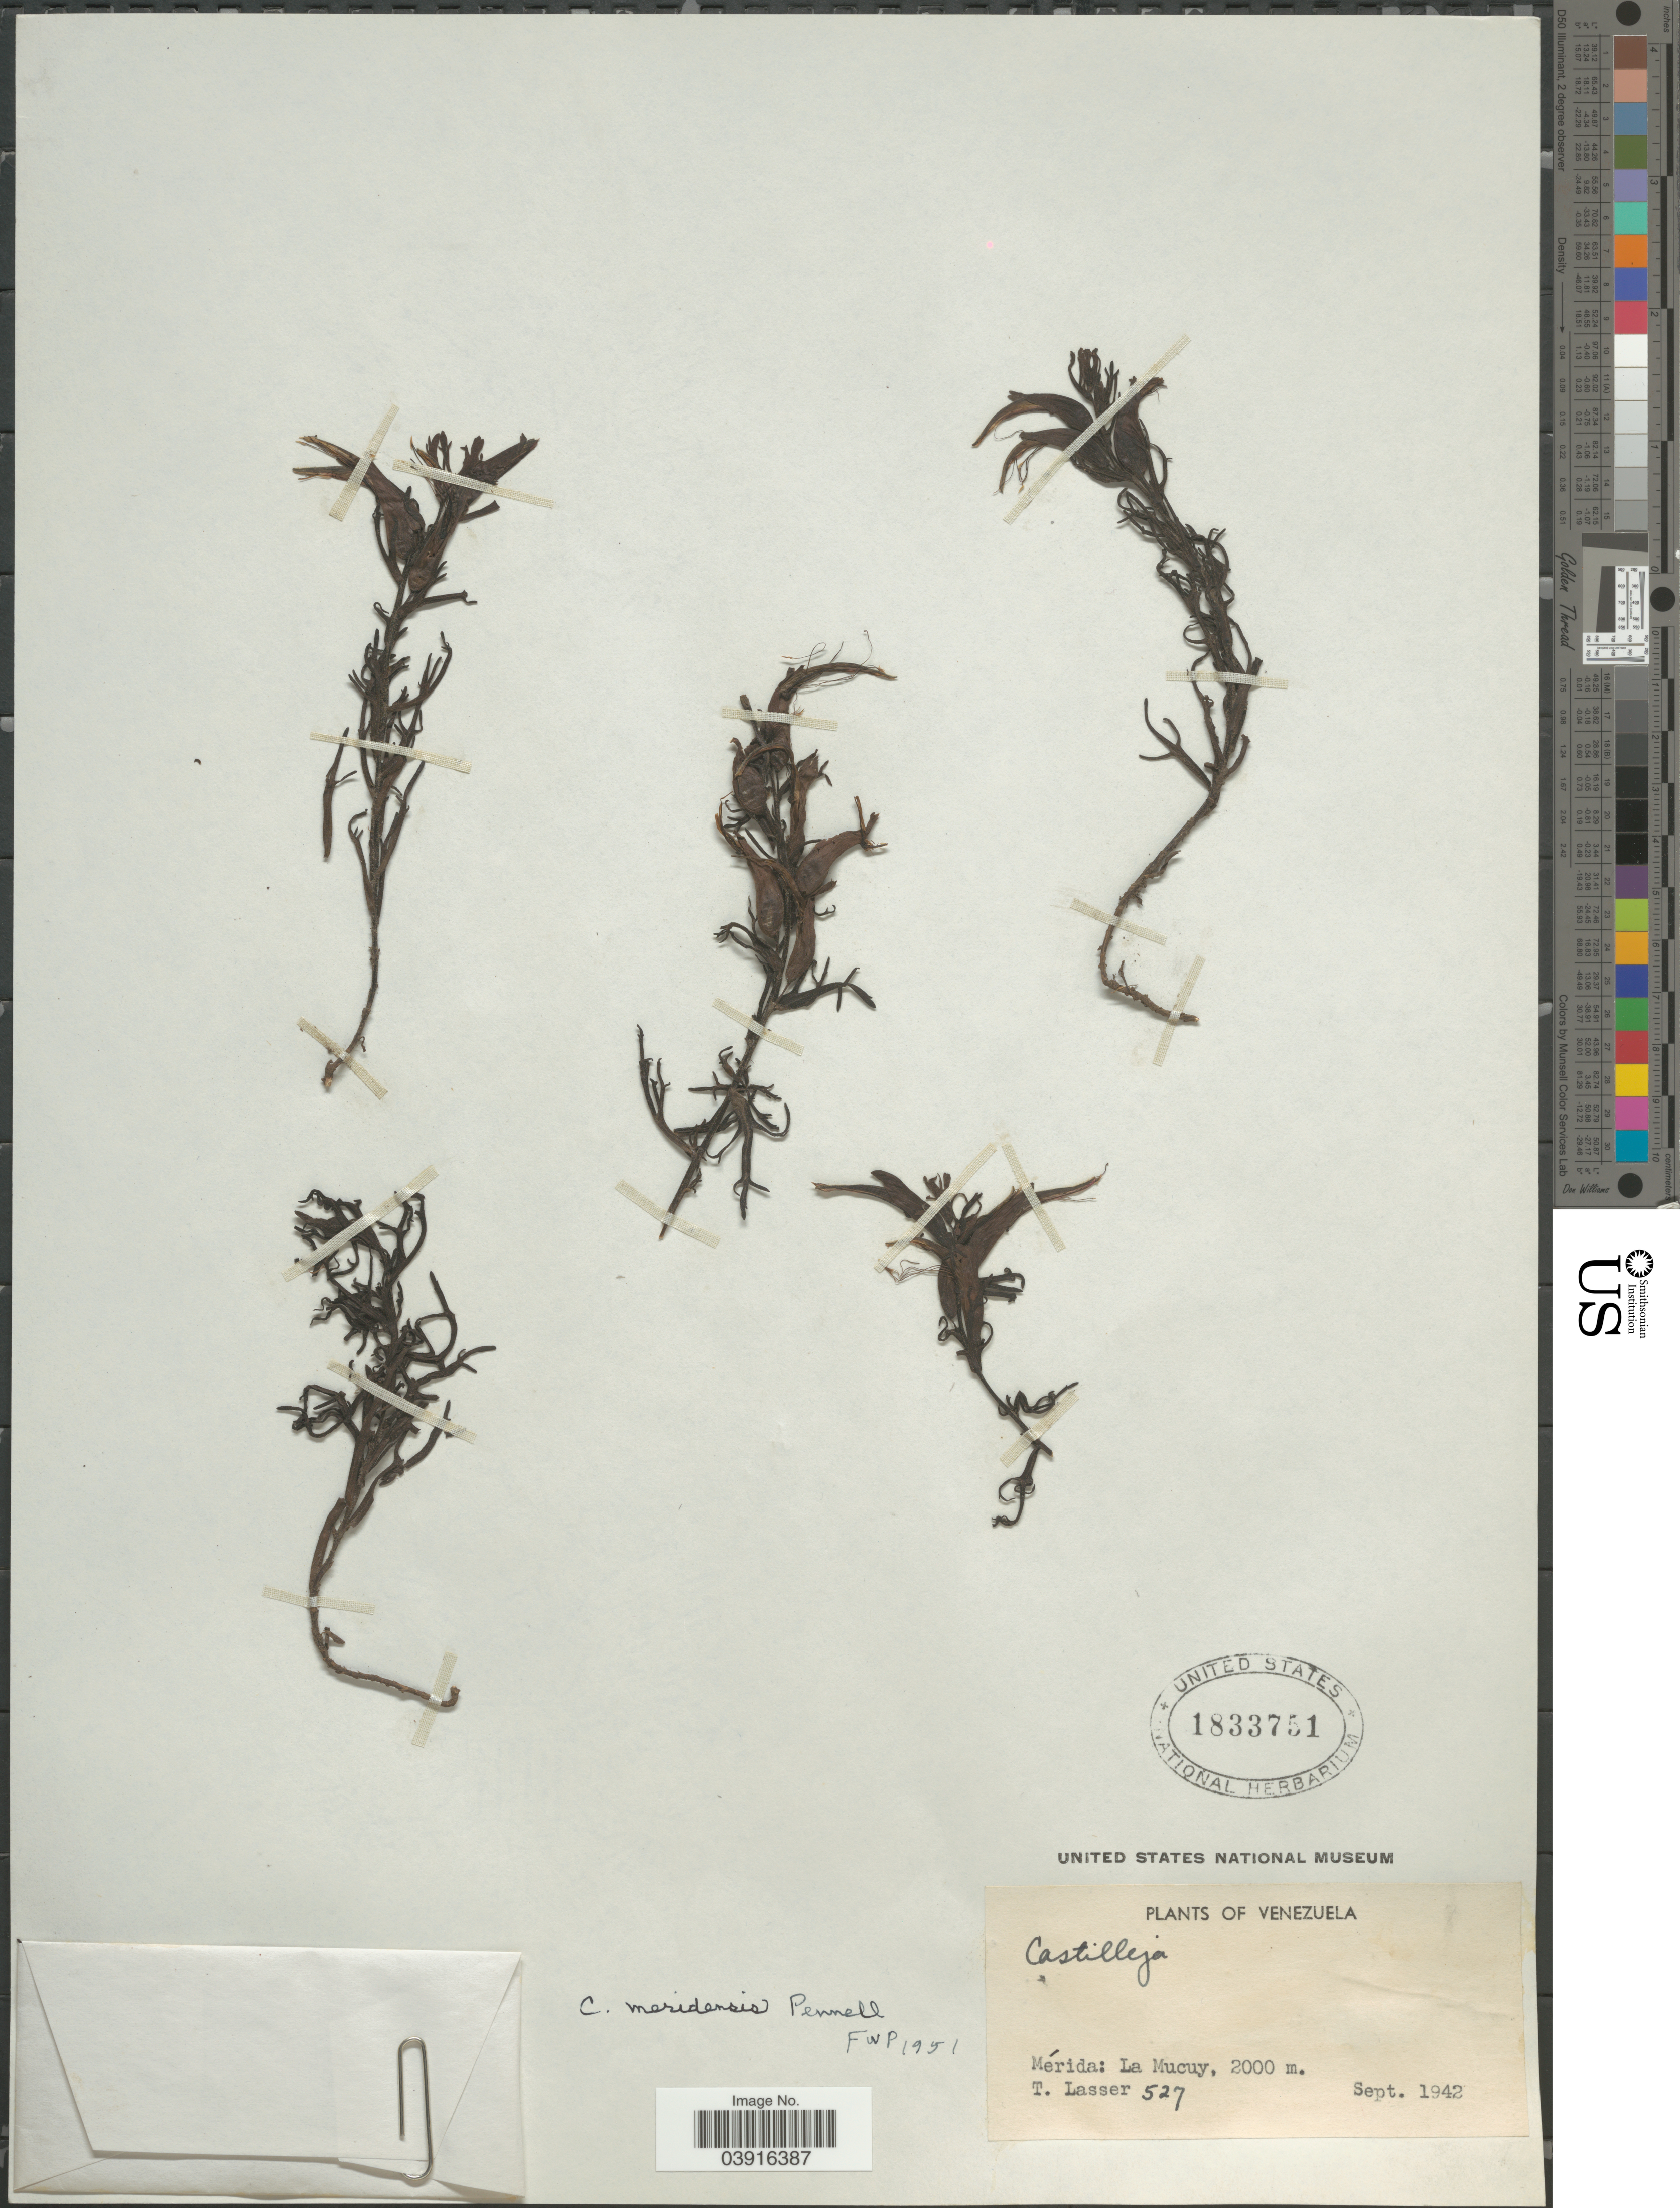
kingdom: Plantae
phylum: Tracheophyta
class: Magnoliopsida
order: Lamiales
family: Orobanchaceae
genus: Castilleja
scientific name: Castilleja meridensis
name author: Pennell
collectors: T. Lasser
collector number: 527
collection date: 1942-09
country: Venezuela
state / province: Merida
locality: La Mucuy.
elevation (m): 2000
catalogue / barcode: US 1833751